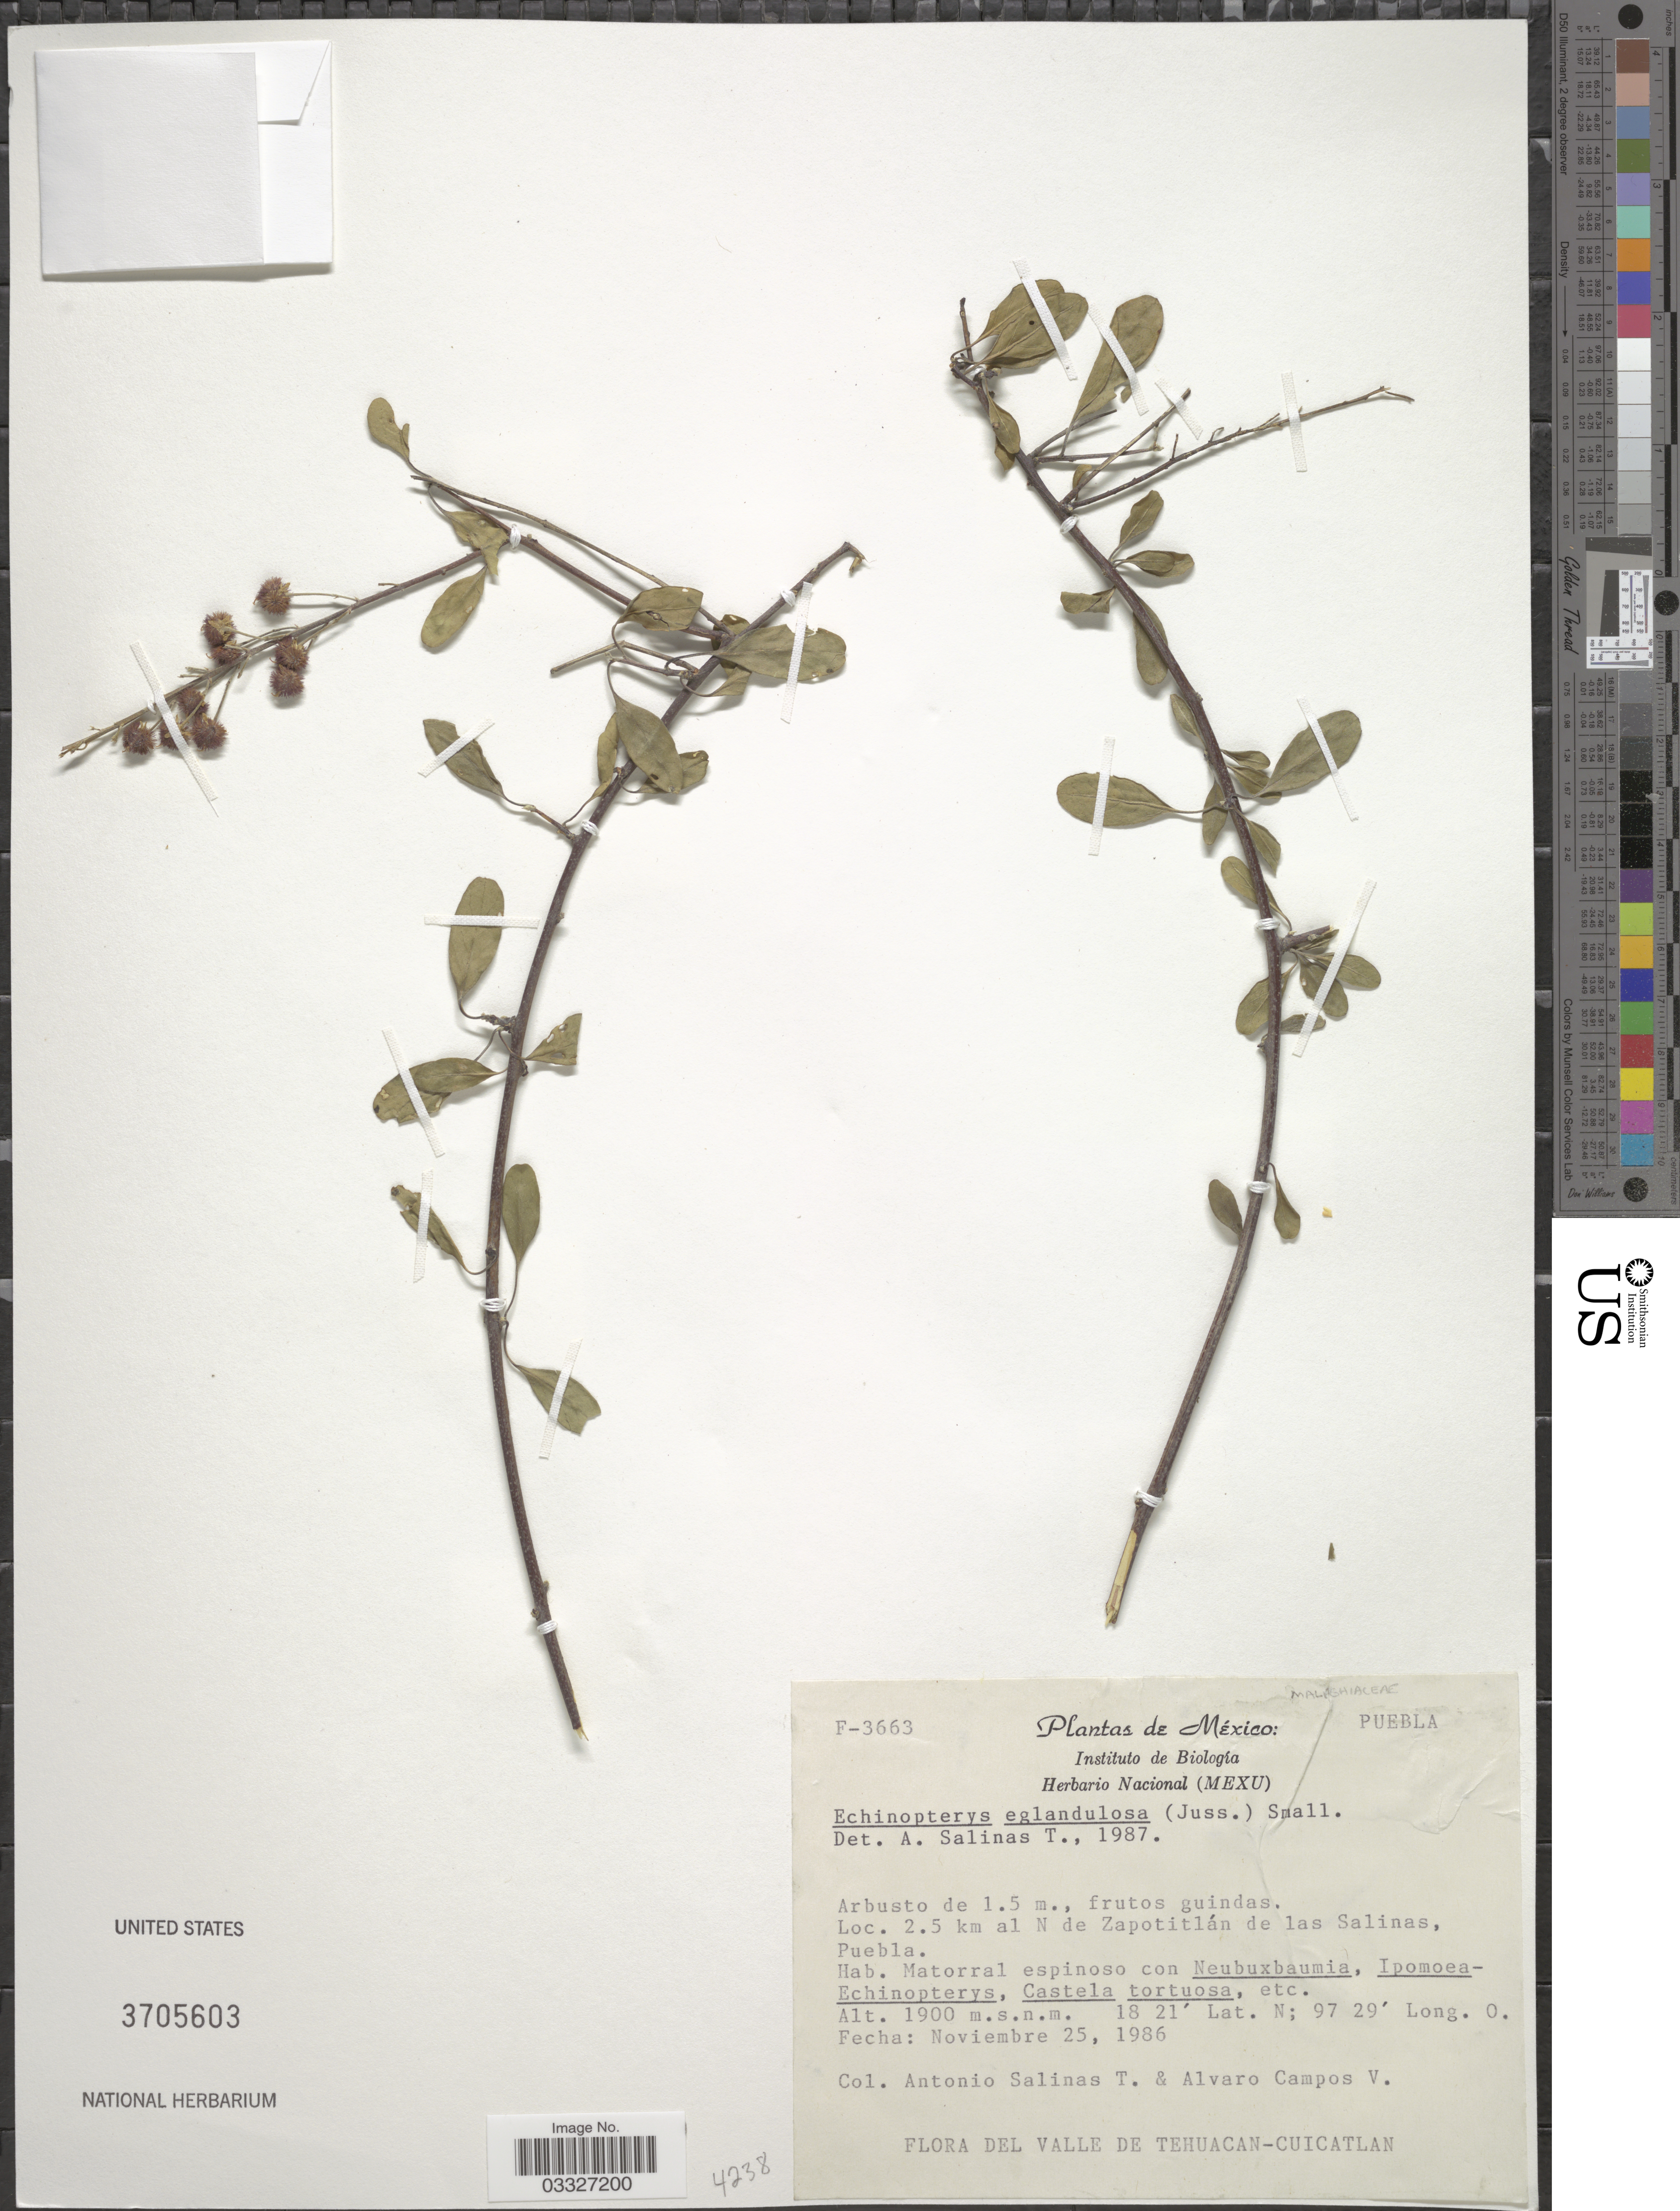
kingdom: Plantae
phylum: Tracheophyta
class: Magnoliopsida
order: Malpighiales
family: Malpighiaceae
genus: Echinopterys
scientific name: Echinopterys eglandulosa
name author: (A. Juss.) Small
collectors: A. Salinas T. & A. Campos V.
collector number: F-3663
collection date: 1986-11-25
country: Mexico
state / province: Puebla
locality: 2.5 km al N de Zapotitlán de las Salinas. Valle de Tehuacan-Cuicatlan.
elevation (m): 1900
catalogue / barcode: US 3705603